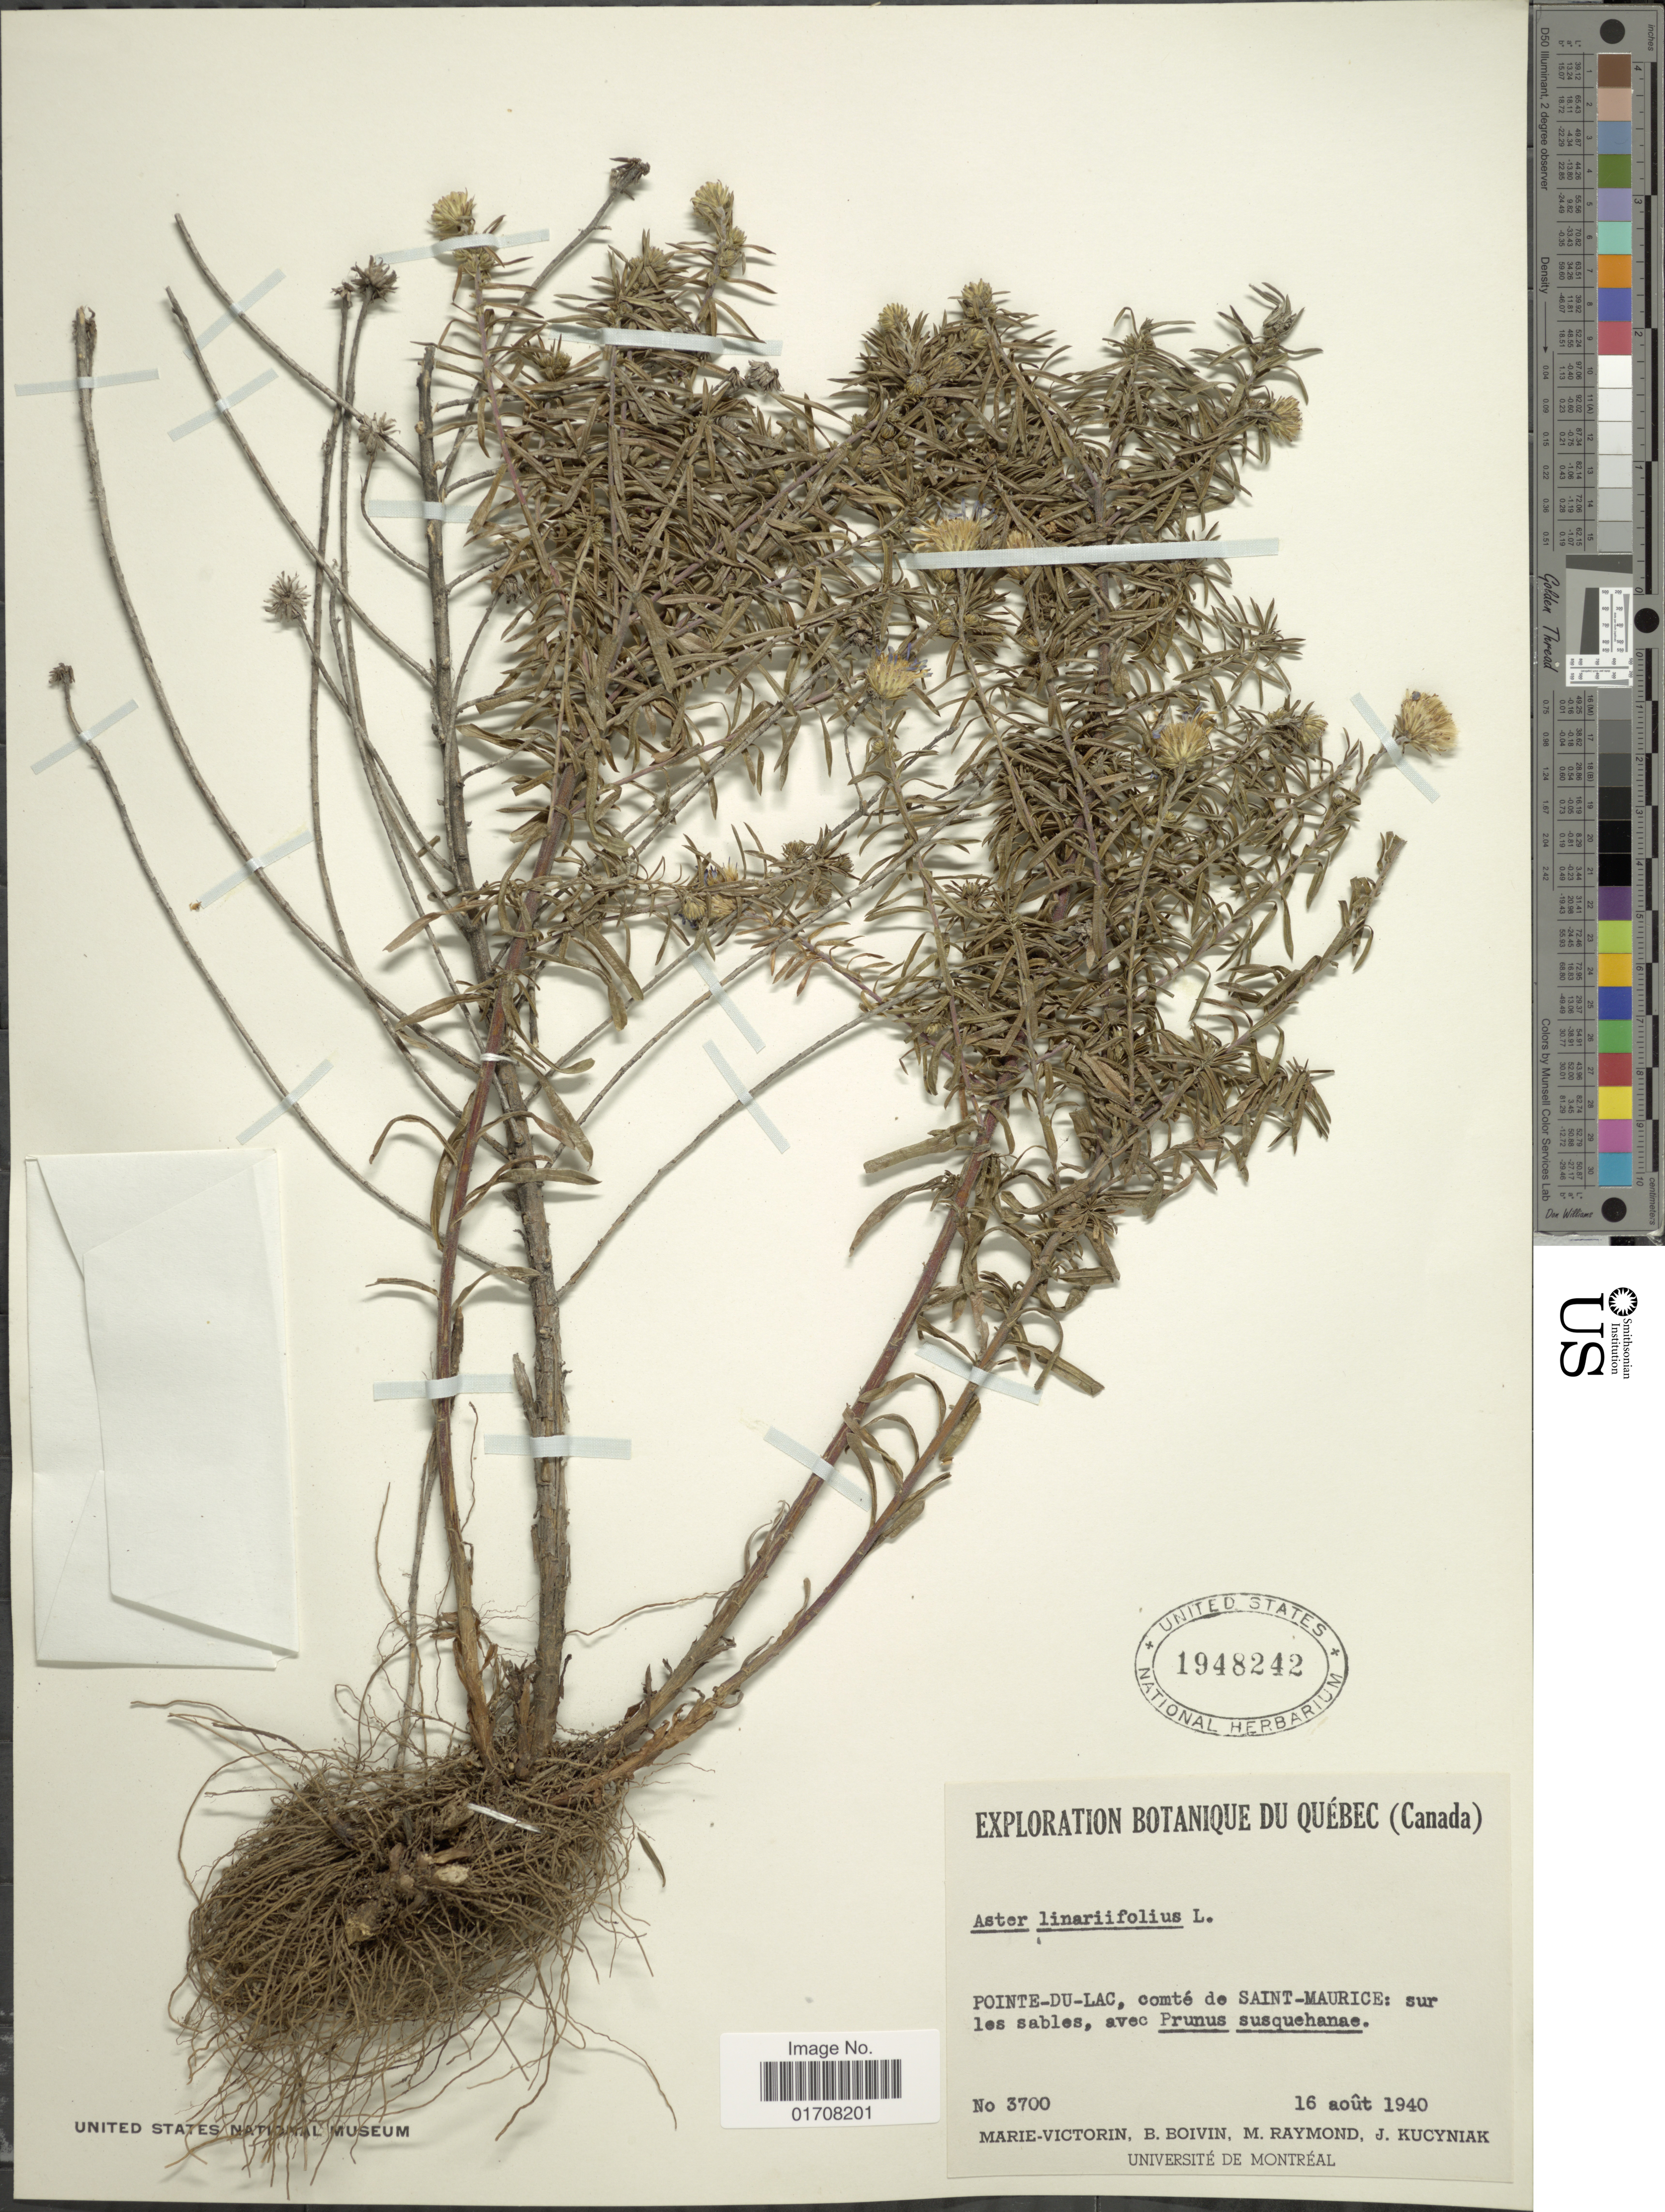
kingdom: Plantae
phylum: Tracheophyta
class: Magnoliopsida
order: Asterales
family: Asteraceae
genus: Ionactis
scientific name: Ionactis linariifolia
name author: (L.) Greene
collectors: -. Marie-Victorin, J. R. B. Boivin, M. Raymond & J. Kucyniak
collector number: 3700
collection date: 1940-08-16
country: Canada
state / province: Quebec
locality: Pointe-du-Lac, comte de Saint-Maurice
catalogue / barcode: US 1948242